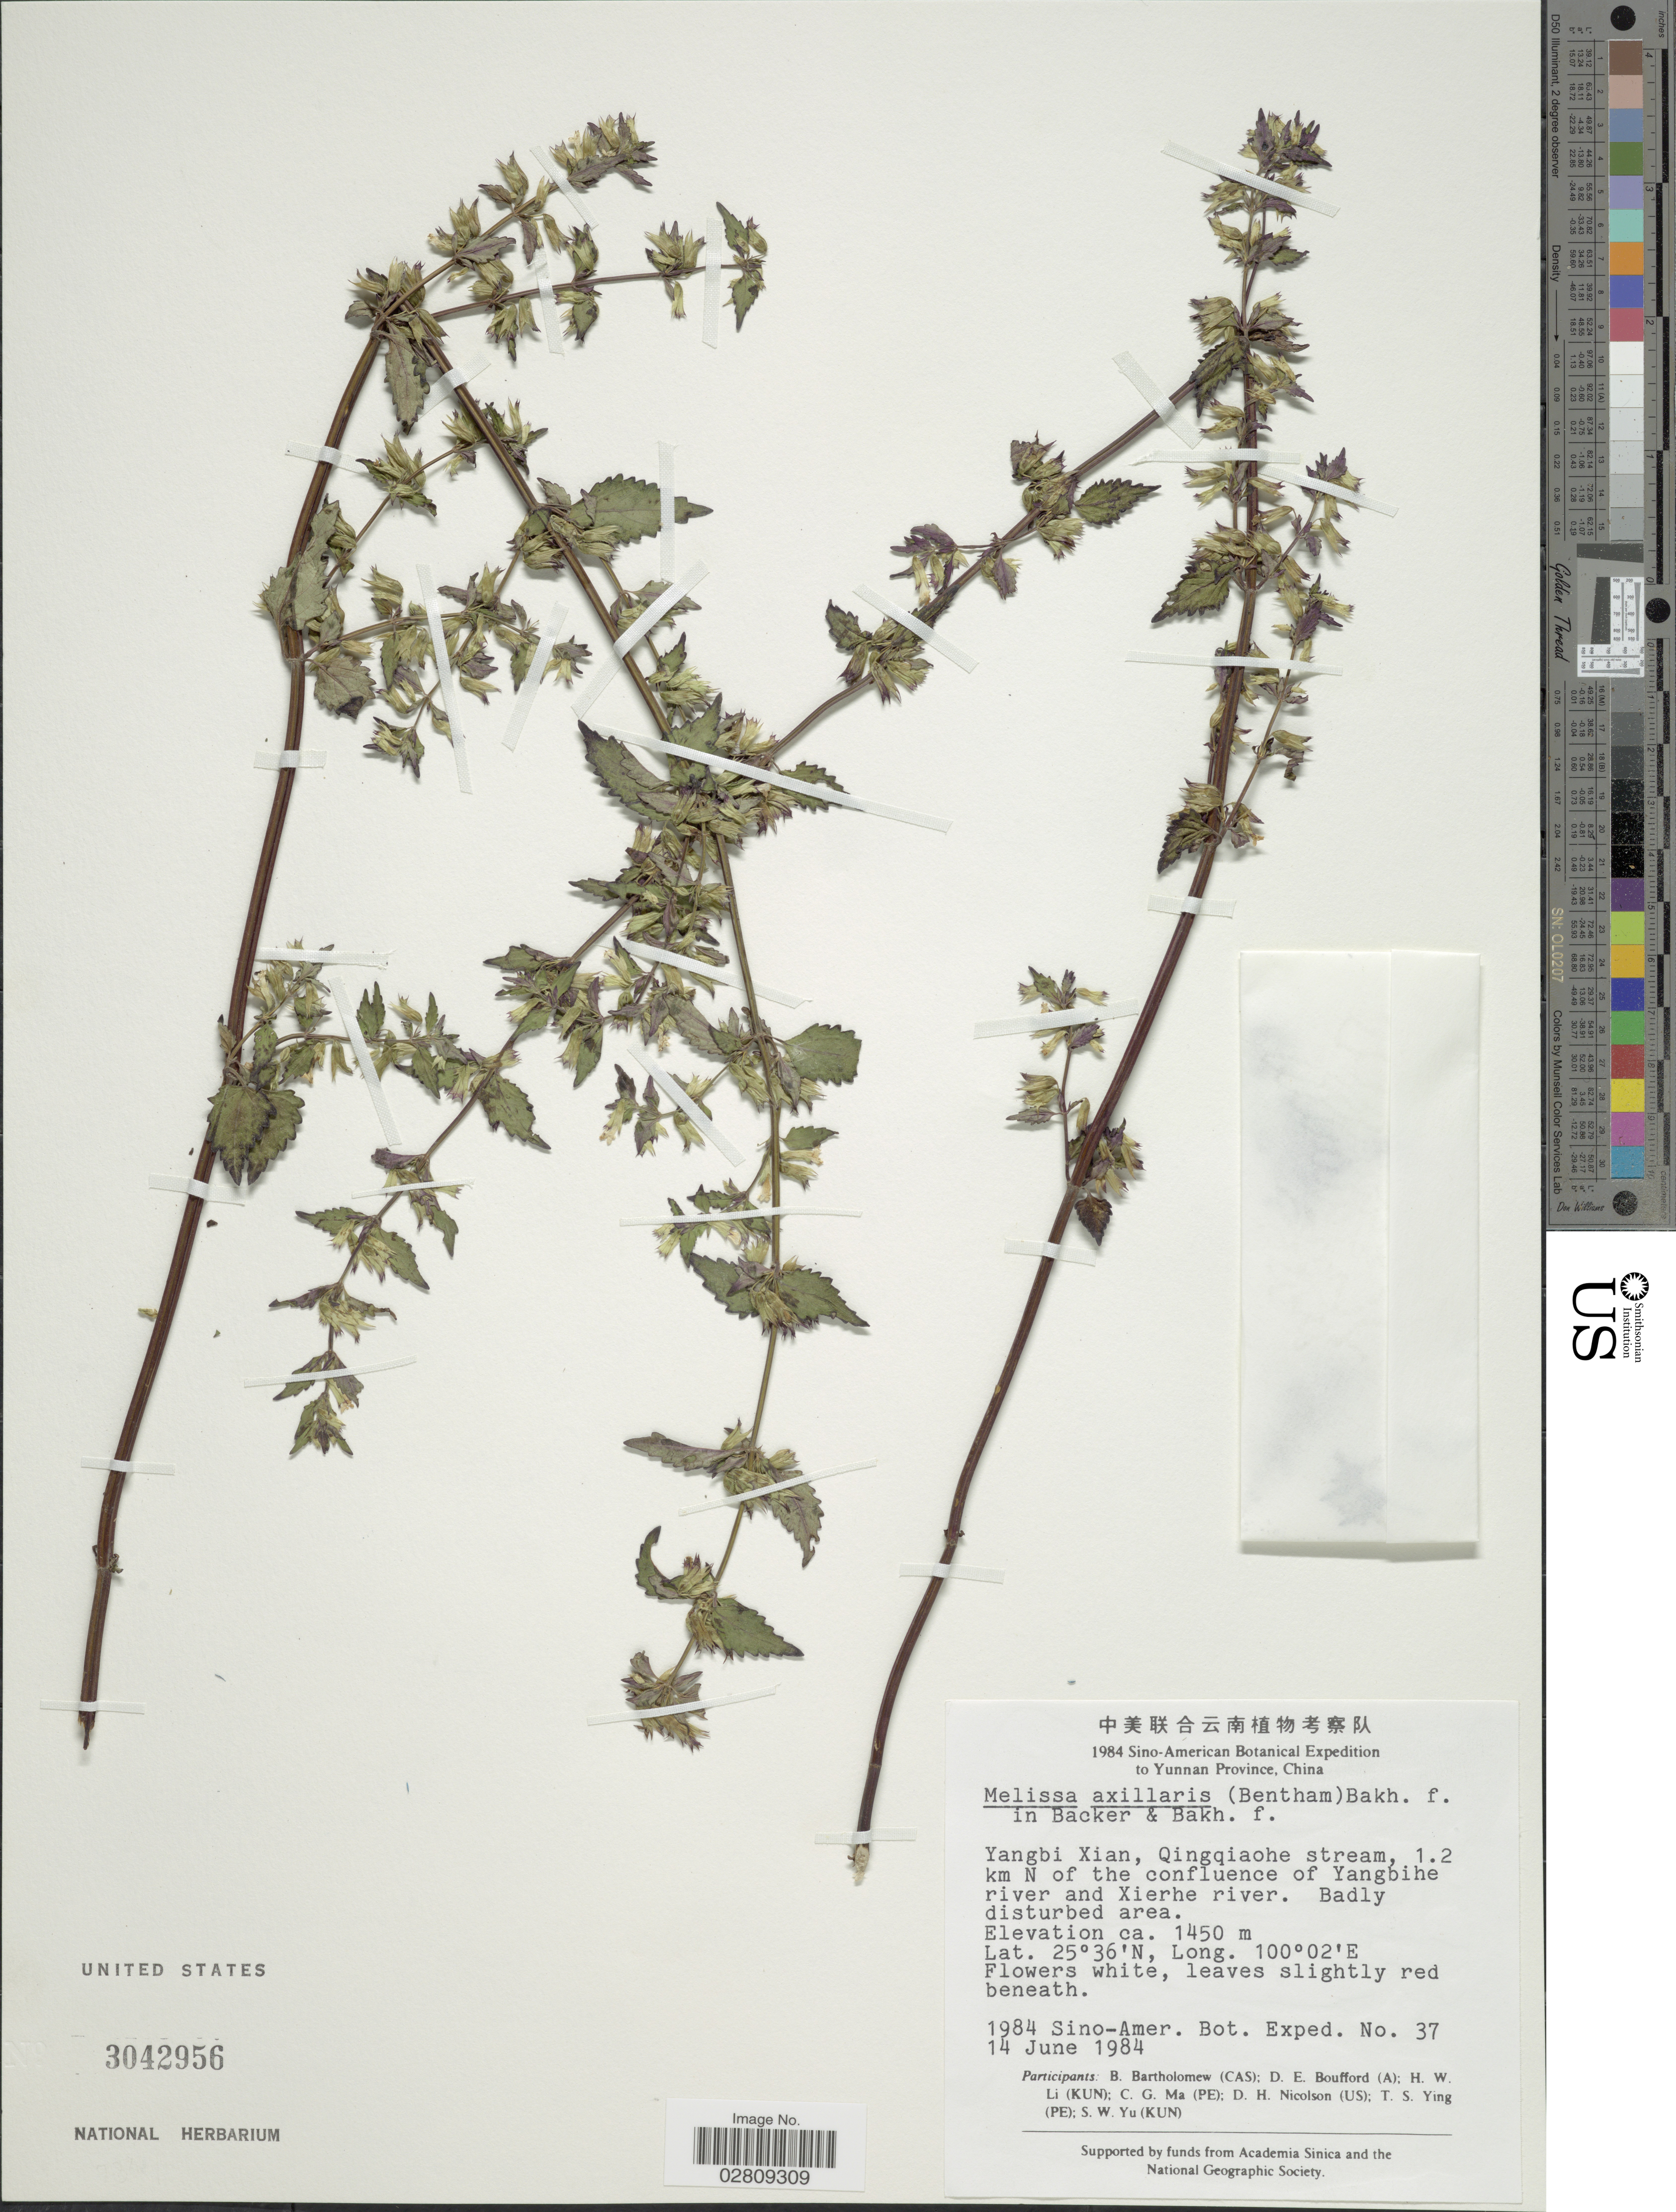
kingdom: Plantae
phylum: Tracheophyta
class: Magnoliopsida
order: Lamiales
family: Lamiaceae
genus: Melissa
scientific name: Melissa axillaris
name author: (Benth.) Bakh. f.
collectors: Sino-Amer. Bot. Exped. 1984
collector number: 37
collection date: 1984-06-14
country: China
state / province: Yunnan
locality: Yangbi Xian, Qingqiaohe stream, 1.2 km N of the confluence of Yangbihe river and Xierhe river.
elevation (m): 1450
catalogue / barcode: US 3042956